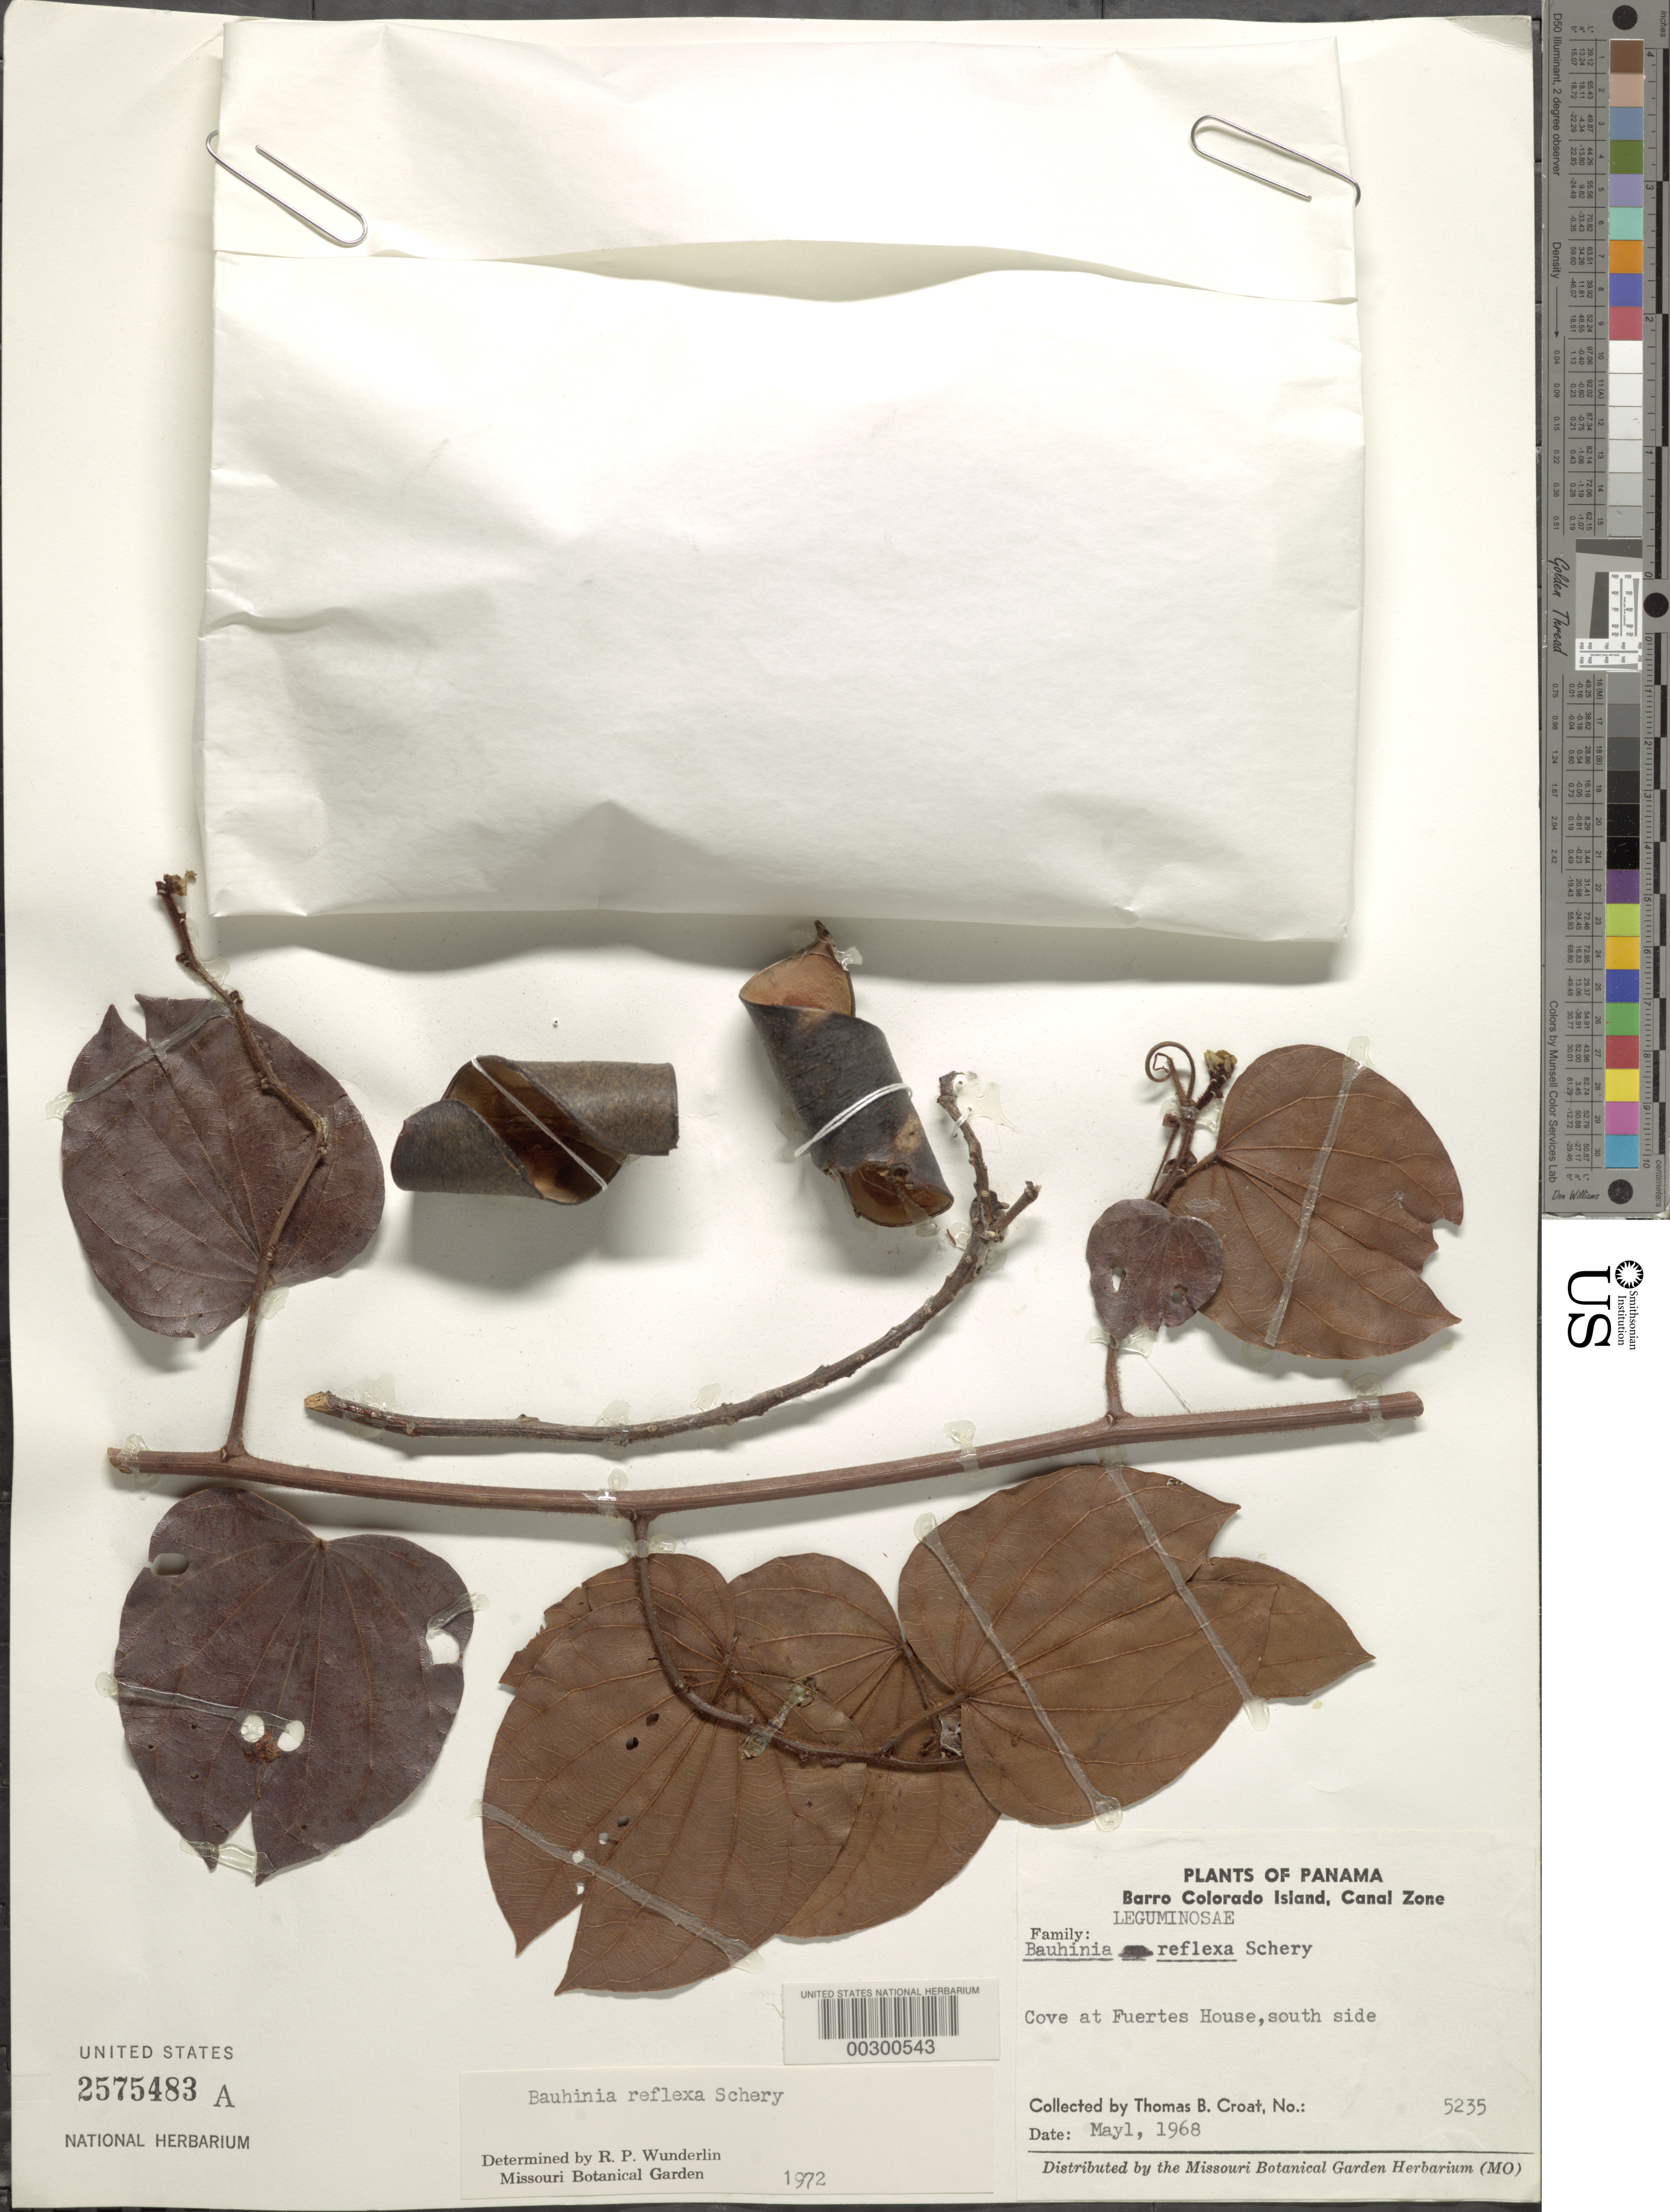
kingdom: Plantae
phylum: Tracheophyta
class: Magnoliopsida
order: Fabales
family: Fabaceae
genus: Bauhinia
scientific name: Bauhinia reflexa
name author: Schery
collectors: T. B. Croat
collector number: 5235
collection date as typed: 01 May 1968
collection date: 1968-05-01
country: Panama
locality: Cove at Fuertes House, S side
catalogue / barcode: US 2575483A